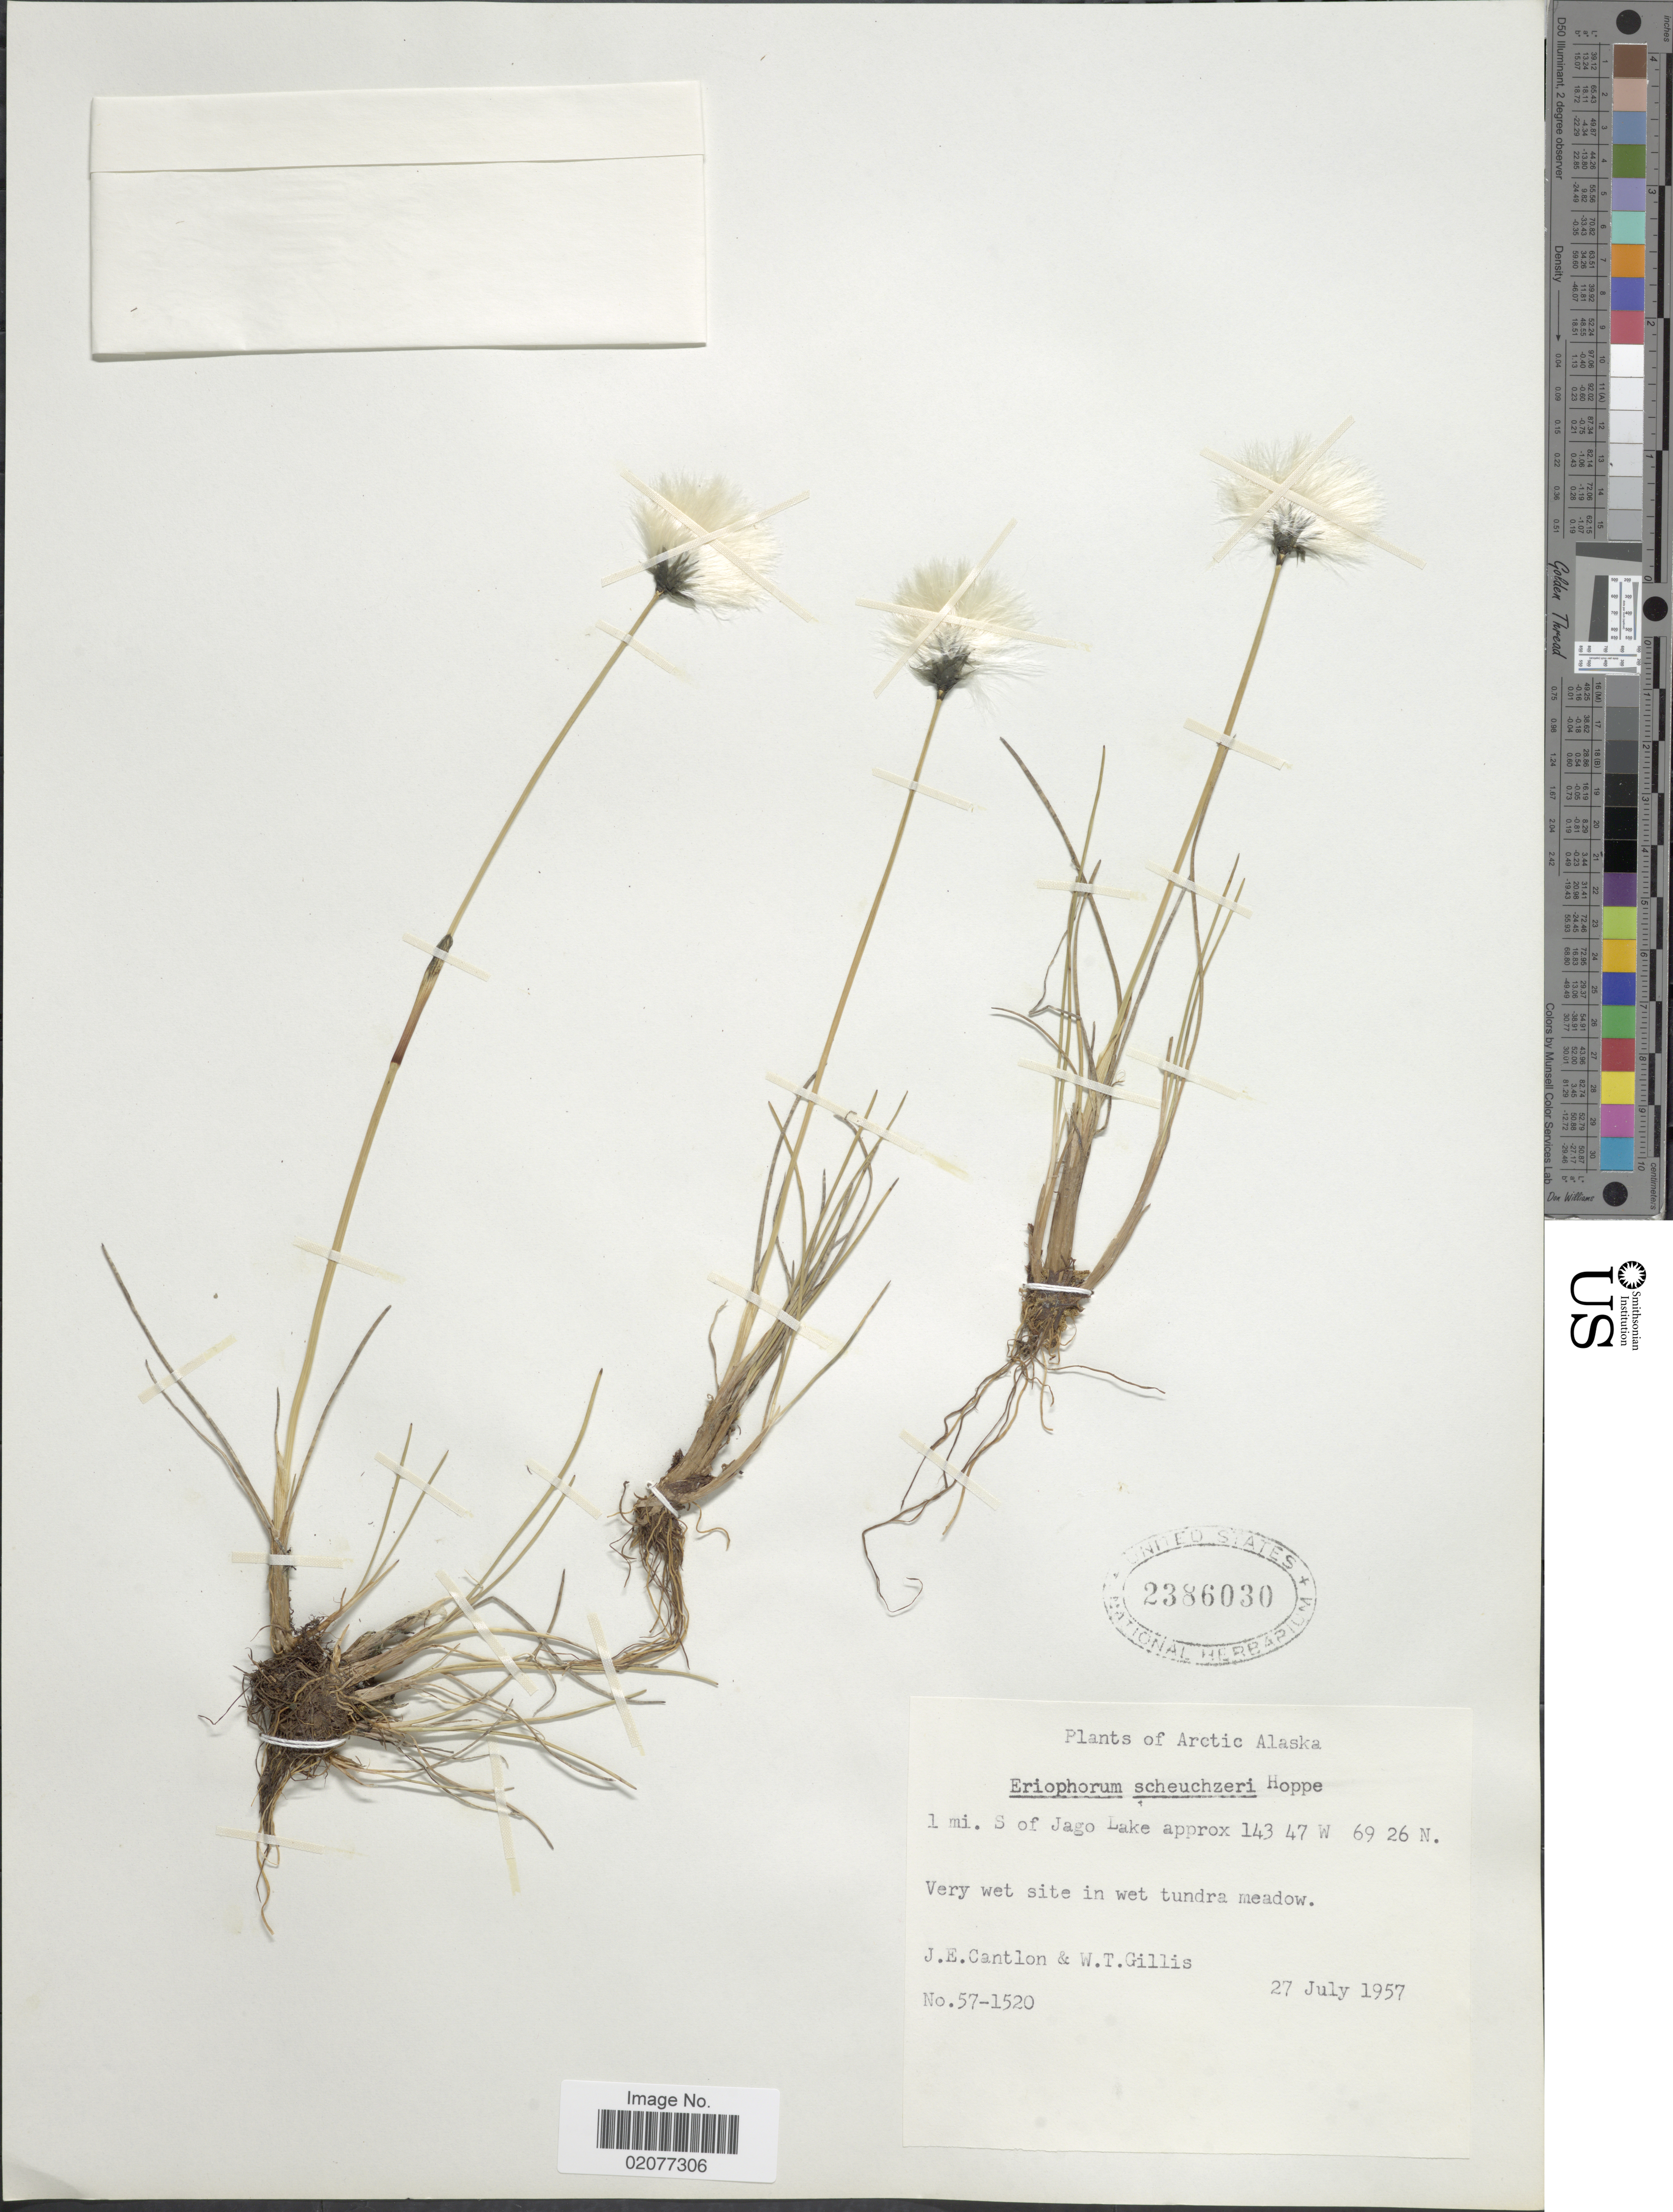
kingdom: Plantae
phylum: Tracheophyta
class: Liliopsida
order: Poales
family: Cyperaceae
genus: Eriophorum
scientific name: Eriophorum scheuchzeri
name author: Hoppe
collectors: J. Cantlon & W. T. Gillis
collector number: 57-1520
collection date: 1957-07-27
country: United States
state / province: Alaska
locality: Arctic Alaska. 1 mi. S. of Jago Lake.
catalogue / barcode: US 2386030